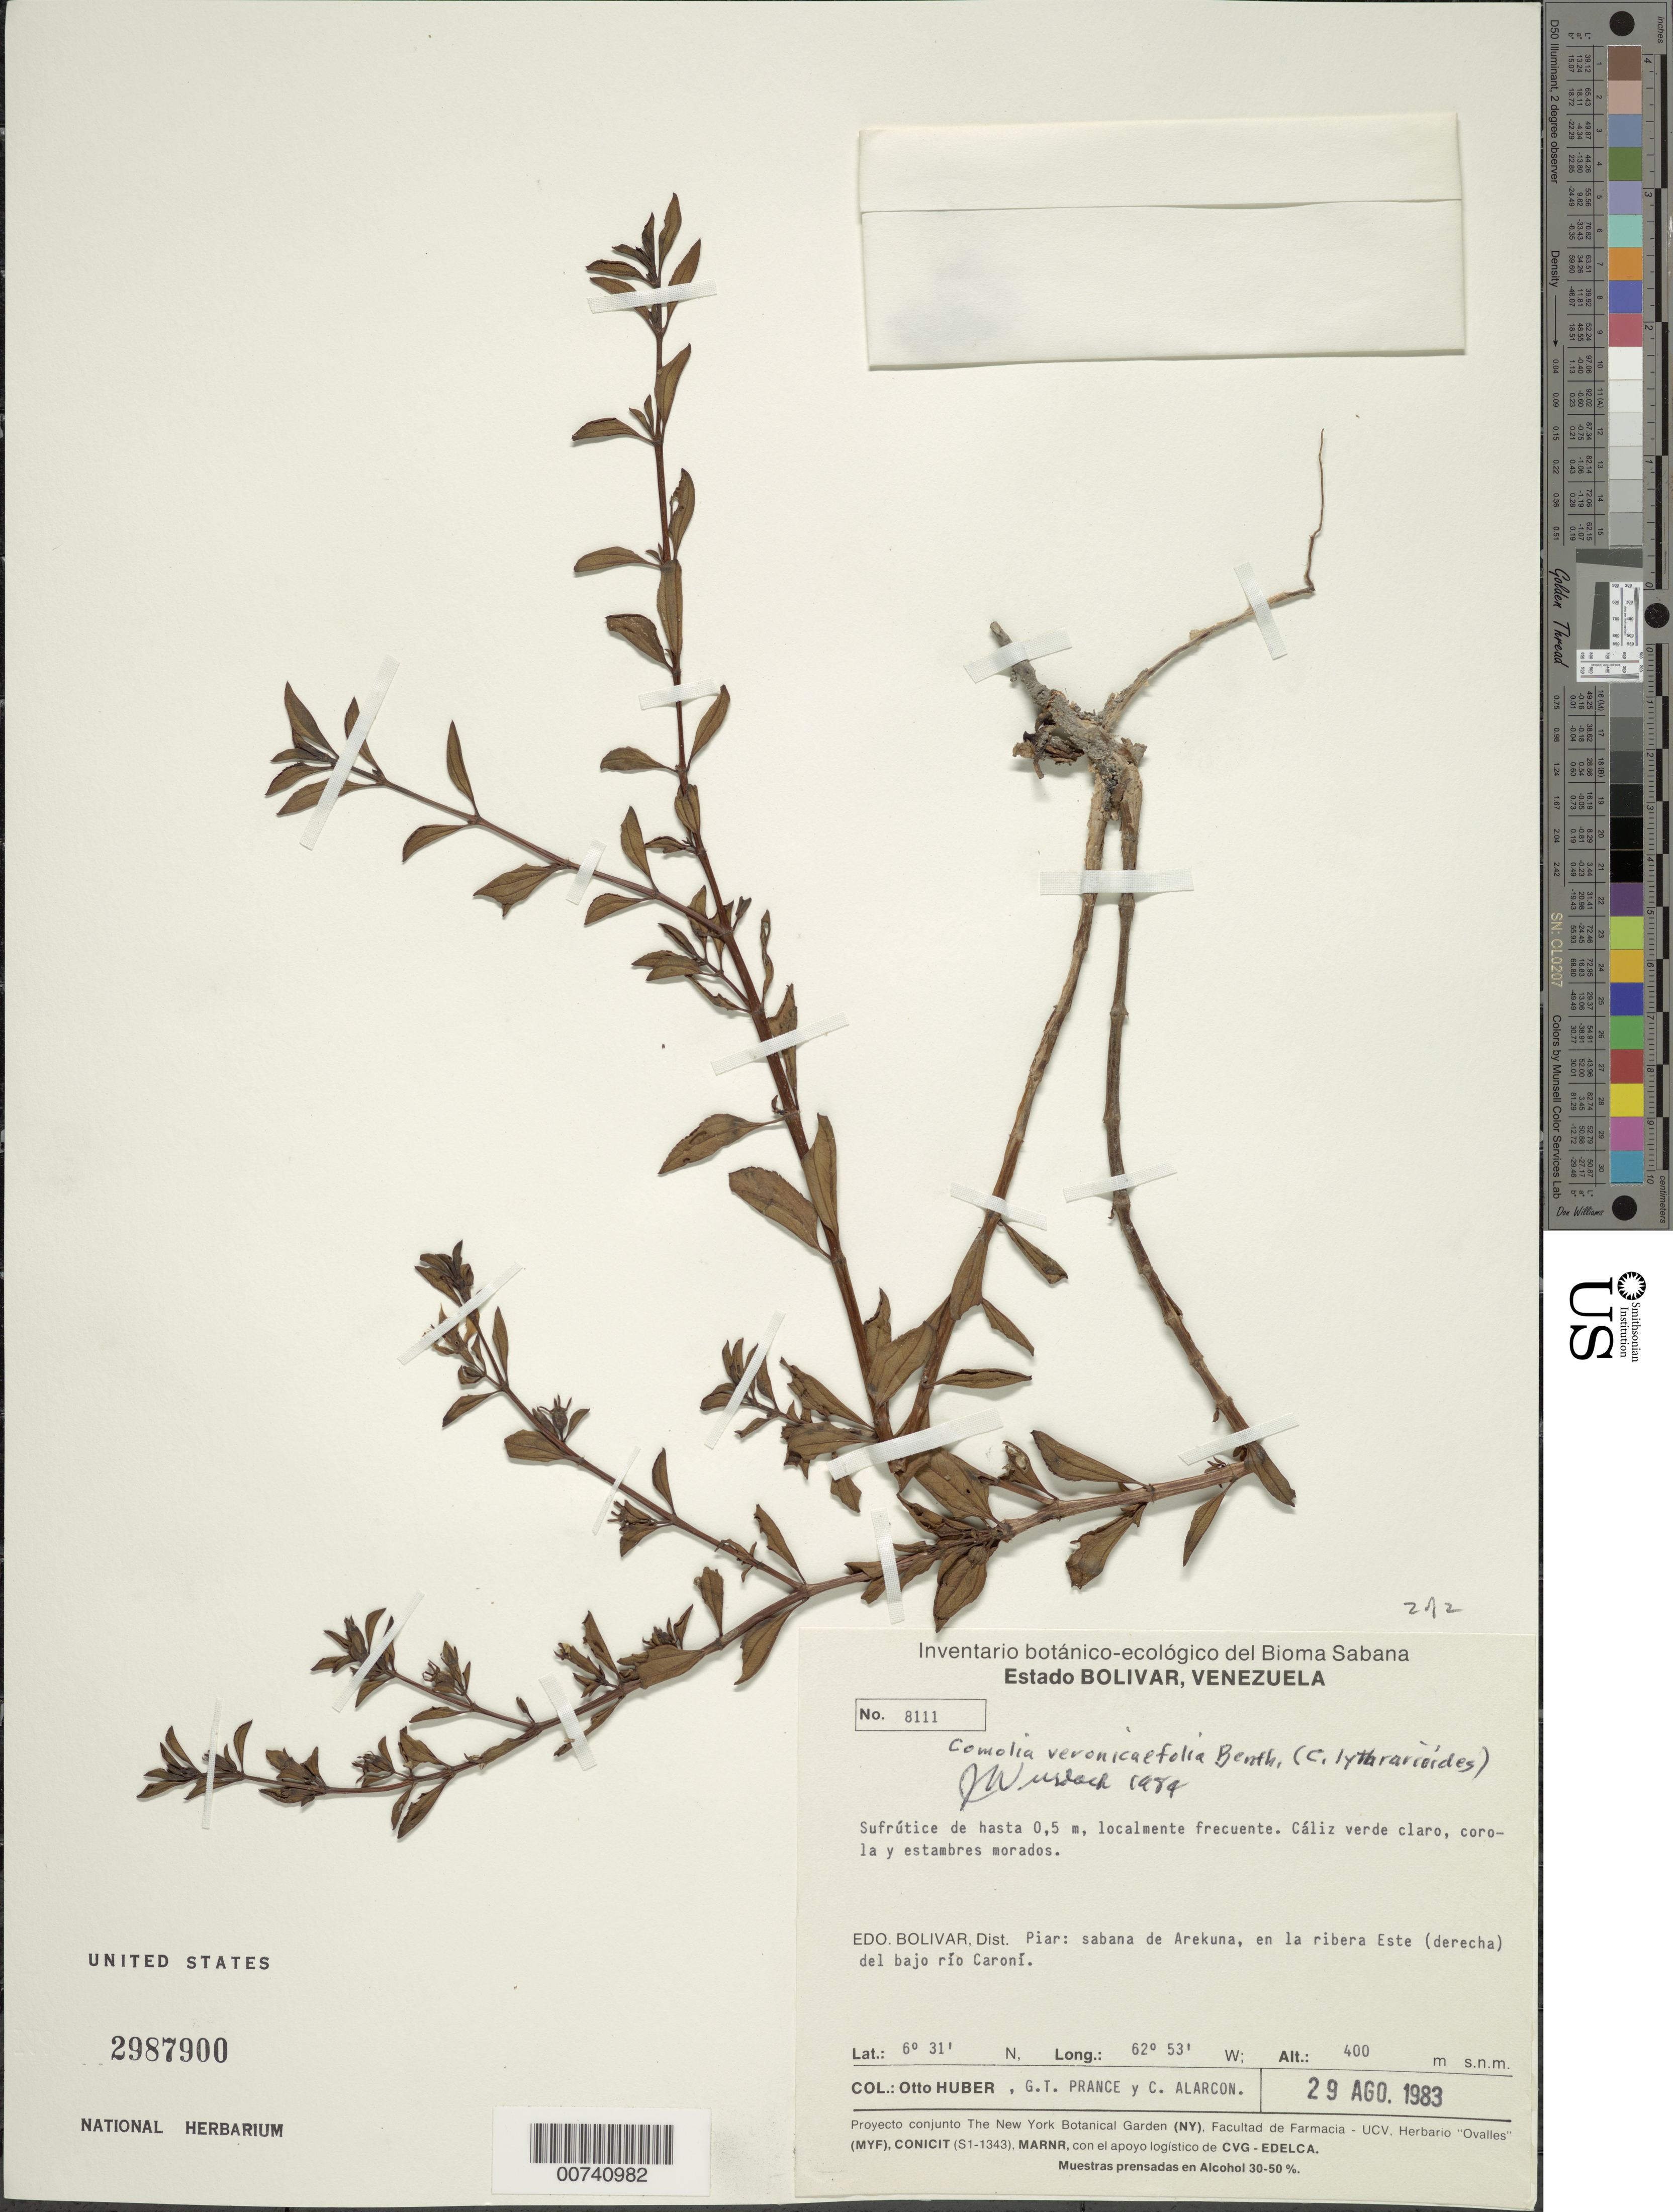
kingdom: Plantae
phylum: Tracheophyta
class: Magnoliopsida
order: Myrtales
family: Melastomataceae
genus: Comolia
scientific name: Comolia sp. nov. 2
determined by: Nunes da Silva, Diego, (RB), Jardim Botanico do Rio de Janeiro - Herbario (BRAZIL)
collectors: O. Huber, G. T. Prance & C. Alarcon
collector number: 8111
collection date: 1983-08-29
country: Venezuela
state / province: Bolivar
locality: Dist. Piar: sabana de Arekuna, en la ribera Este (derecha) del bajo río Caroní.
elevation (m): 400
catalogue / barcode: US 2987900